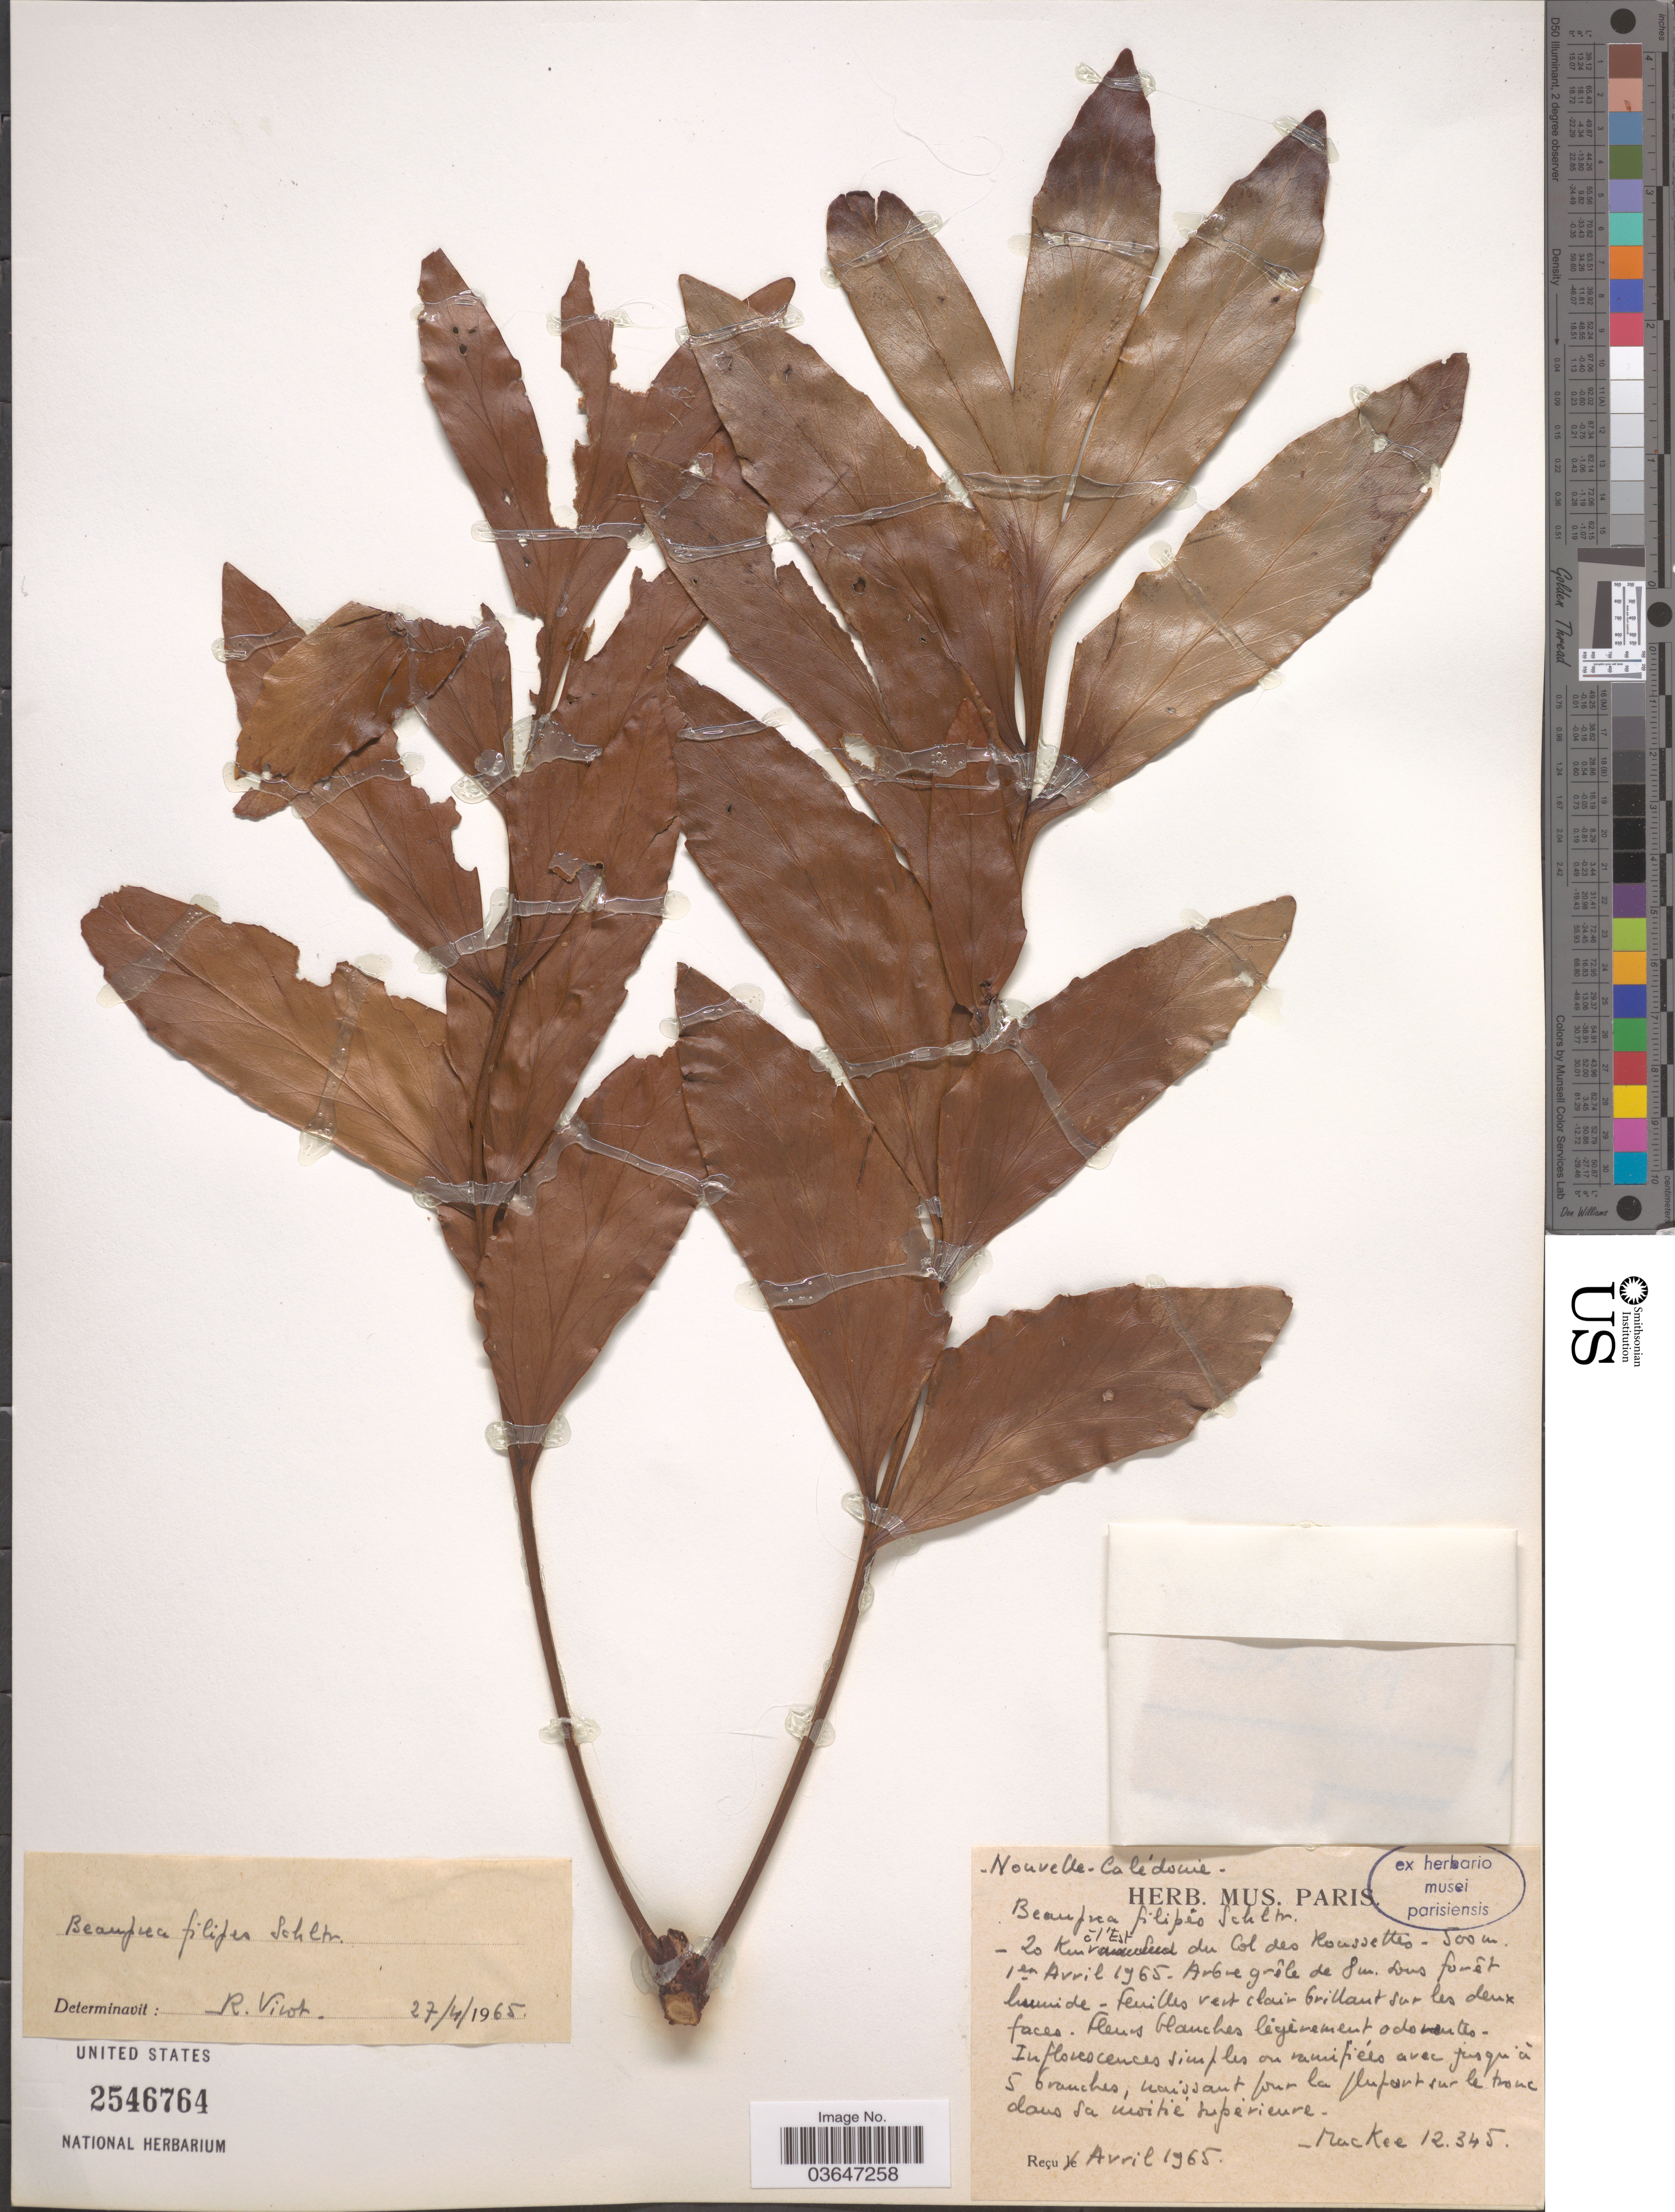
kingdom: Plantae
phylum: Tracheophyta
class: Magnoliopsida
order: Proteales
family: Proteaceae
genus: Beauprea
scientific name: Beauprea filipes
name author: Schltr.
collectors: MacKee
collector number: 12345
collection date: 1965-04-01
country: New Caledonia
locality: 20 Km á l'Est du Col des Roussettes.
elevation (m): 500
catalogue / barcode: US 2546764